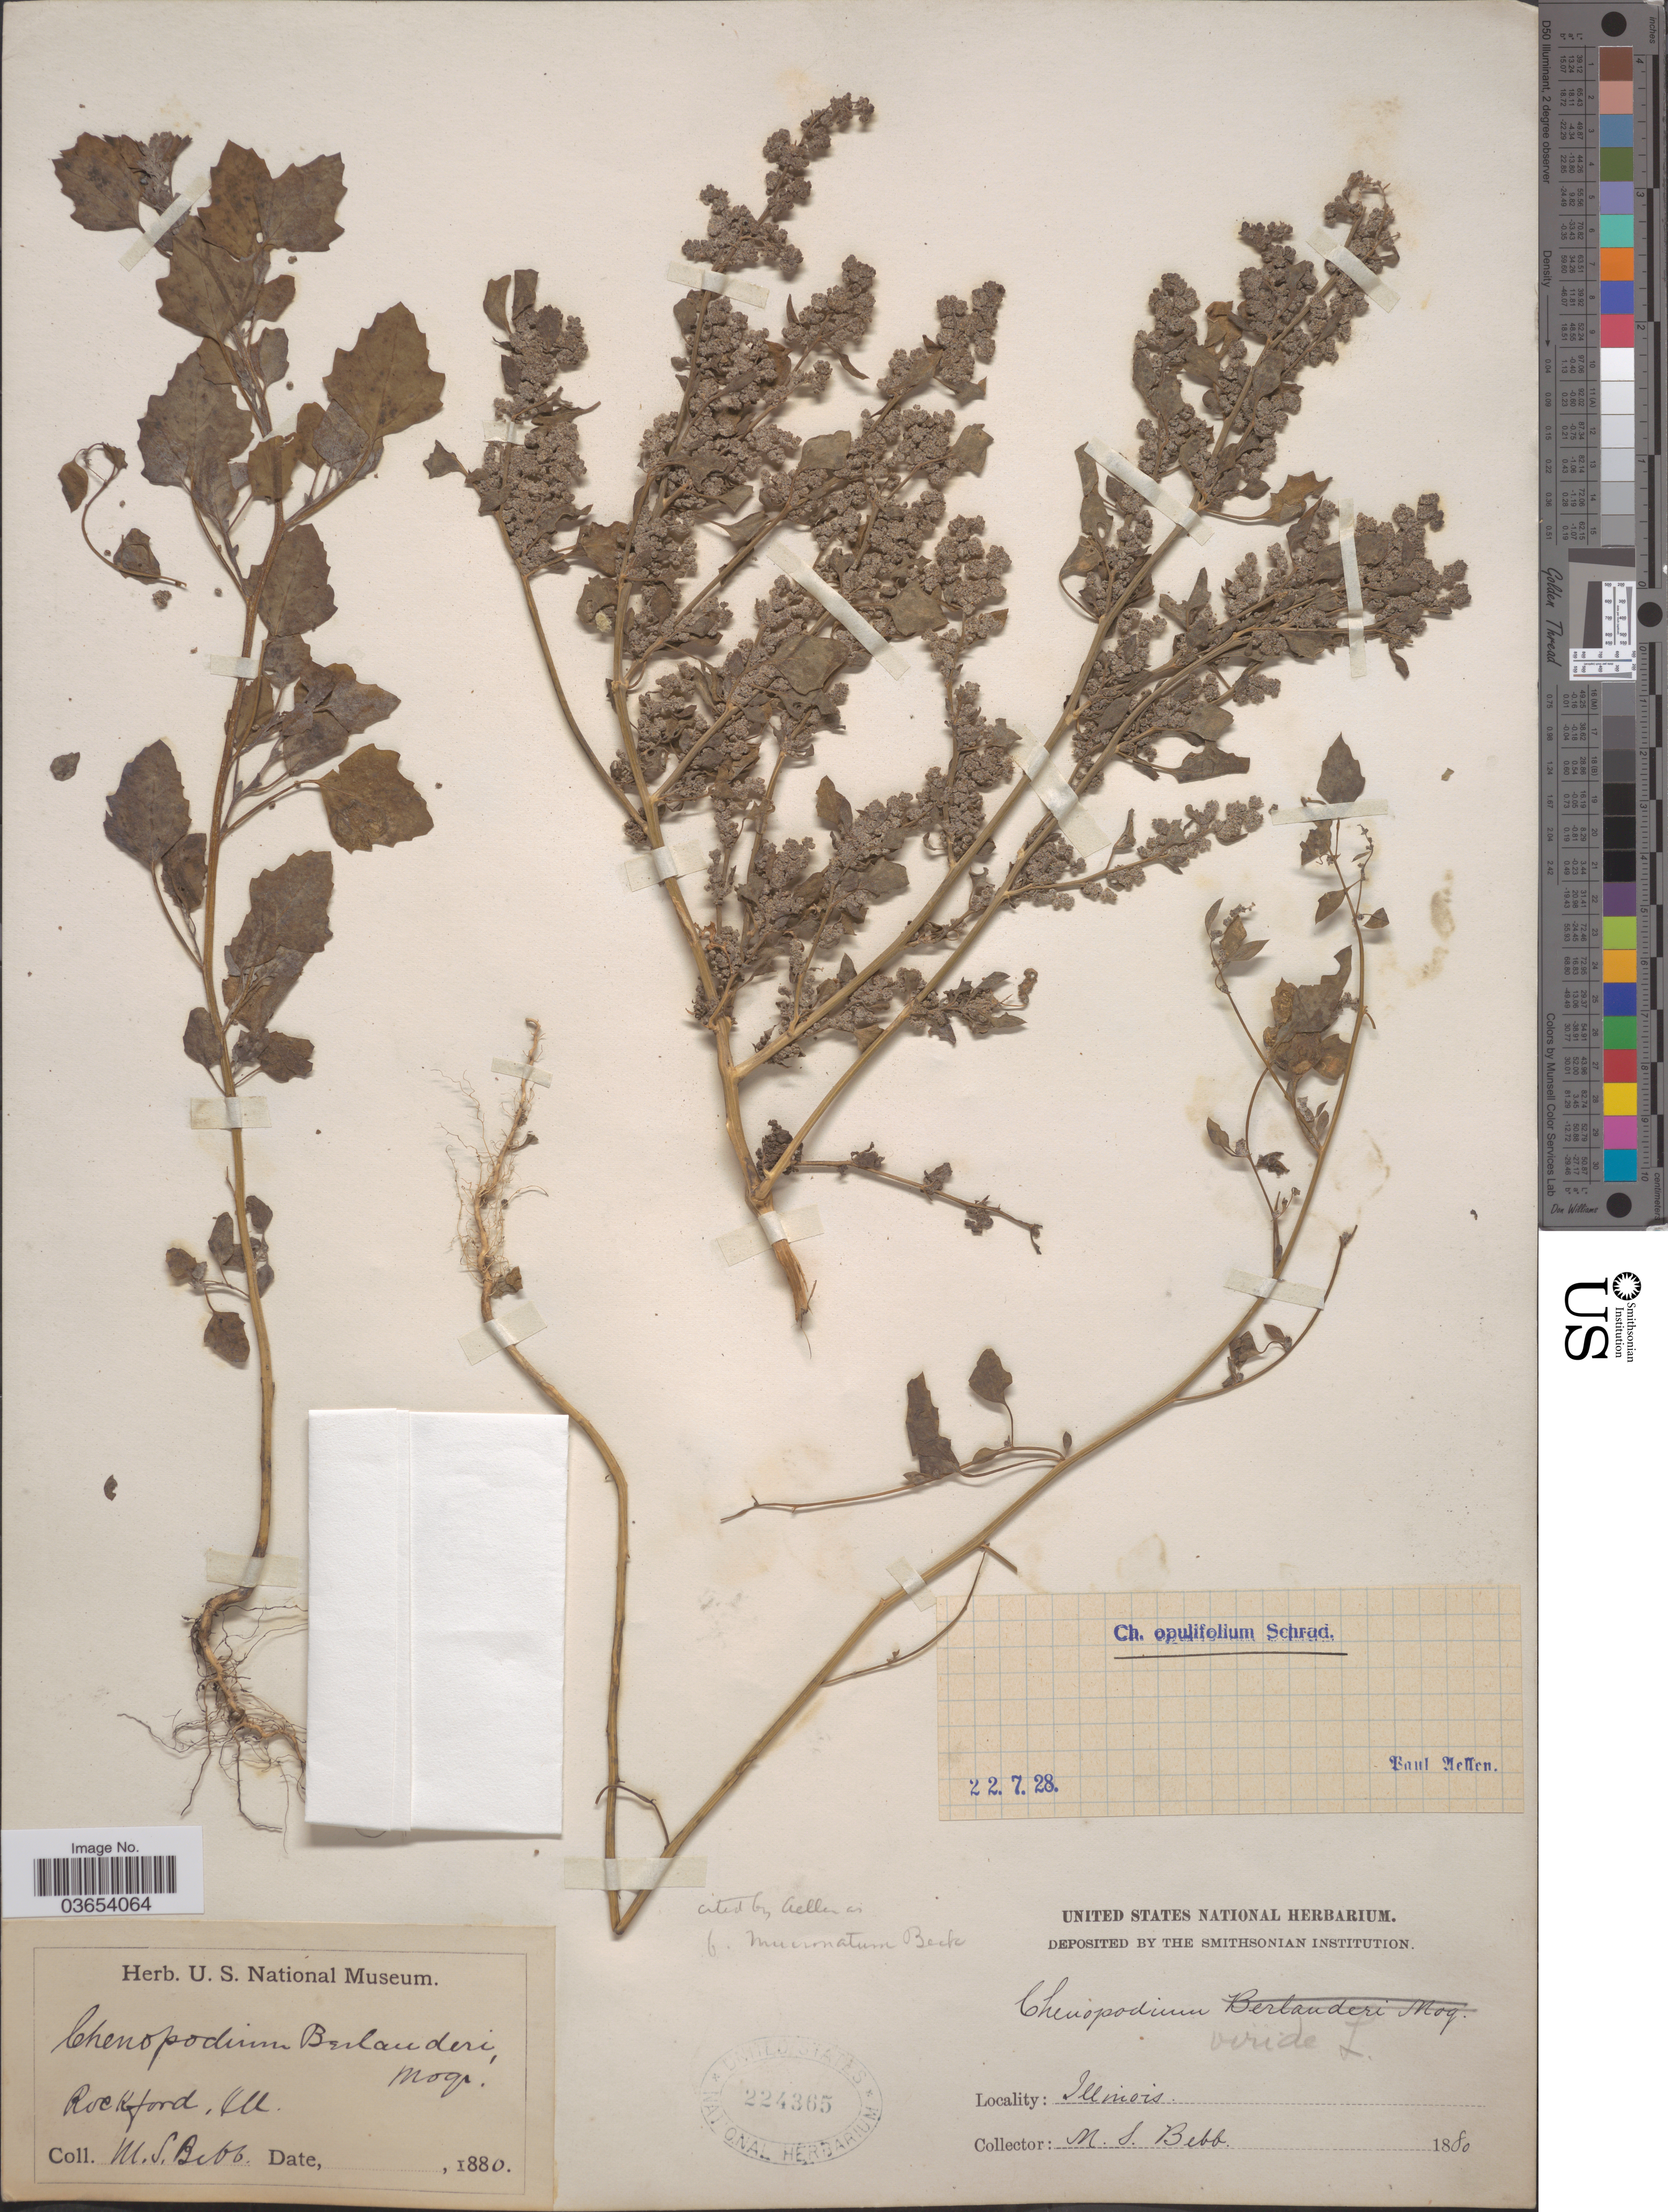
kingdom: Plantae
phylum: Tracheophyta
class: Magnoliopsida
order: Caryophyllales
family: Amaranthaceae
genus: Chenopodium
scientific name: Chenopodium viride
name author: L.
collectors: M. Bebb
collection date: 1880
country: United States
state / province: Illinois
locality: Rockford.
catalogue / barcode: US 224365